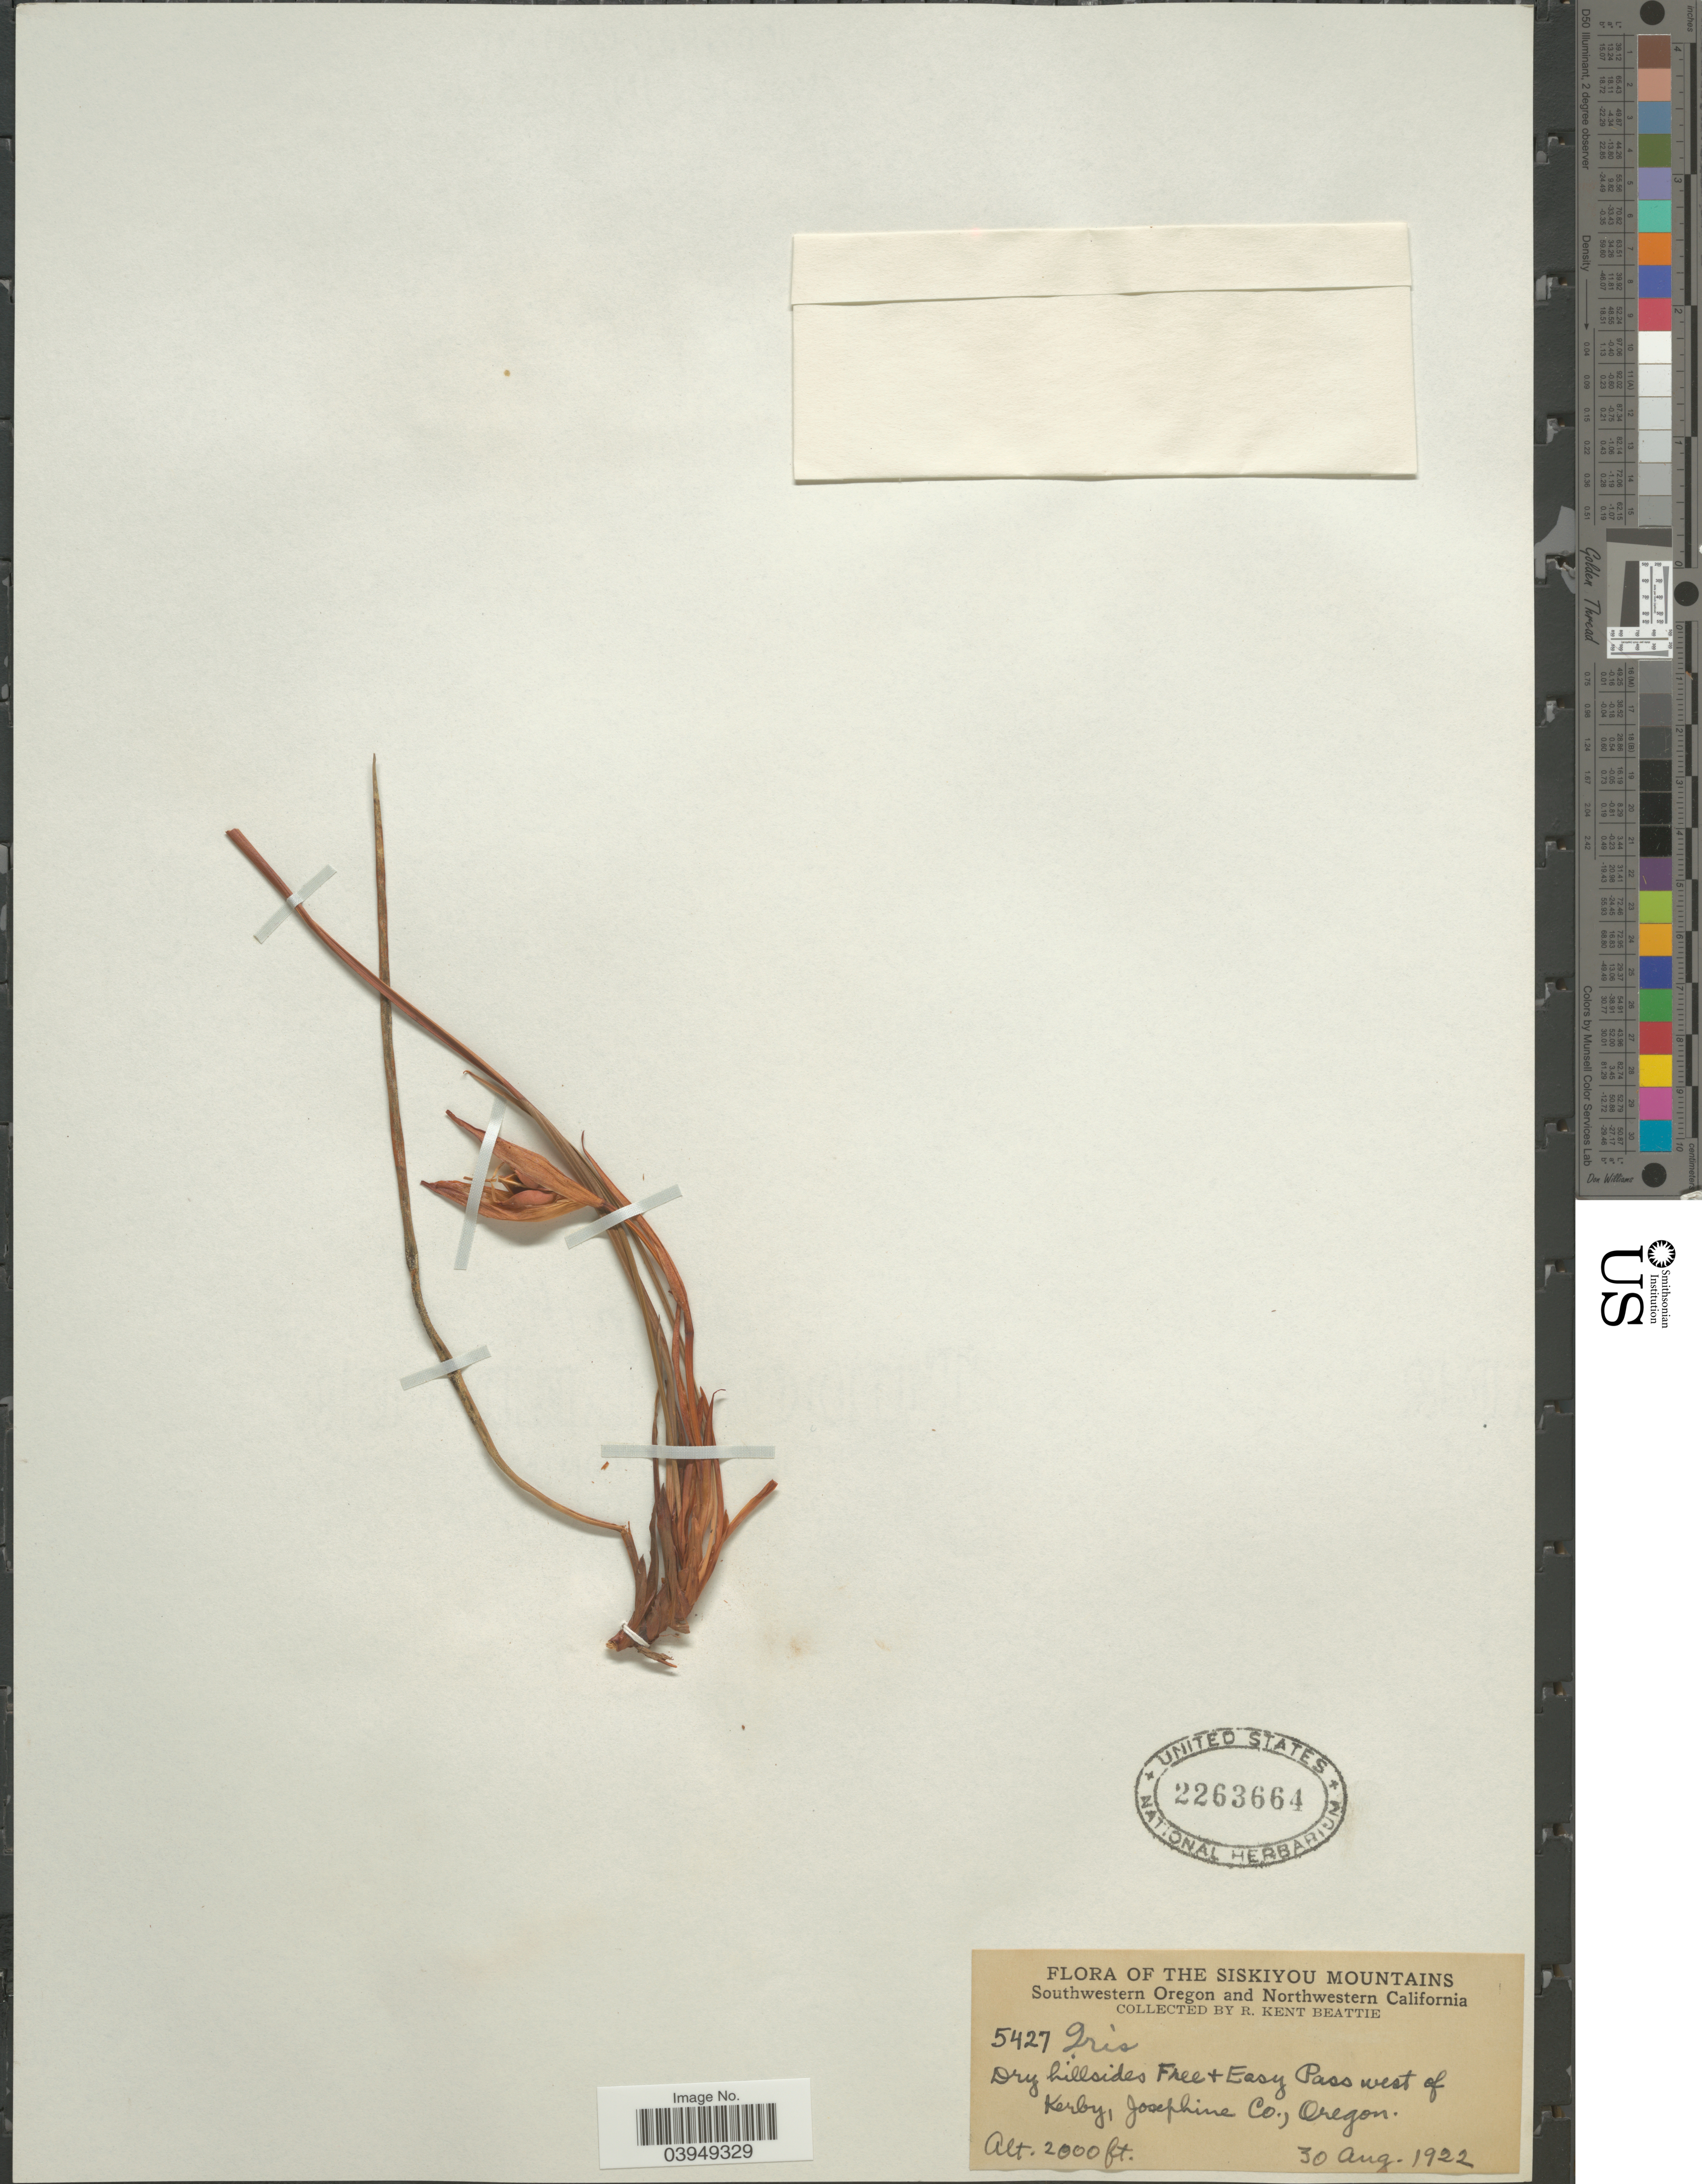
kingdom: Plantae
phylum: Tracheophyta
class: Liliopsida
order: Asparagales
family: Iridaceae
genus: Iris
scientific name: Iris sp.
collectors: R. K. Beattie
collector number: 5427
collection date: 1922-08-30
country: United States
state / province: Oregon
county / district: Josephine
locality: The Siskiyou Mountains. Southwestern Oregon. Dry hillsides Free & Easy Pass west of Kerby, Josephine Co.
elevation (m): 610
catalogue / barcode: US 2263664